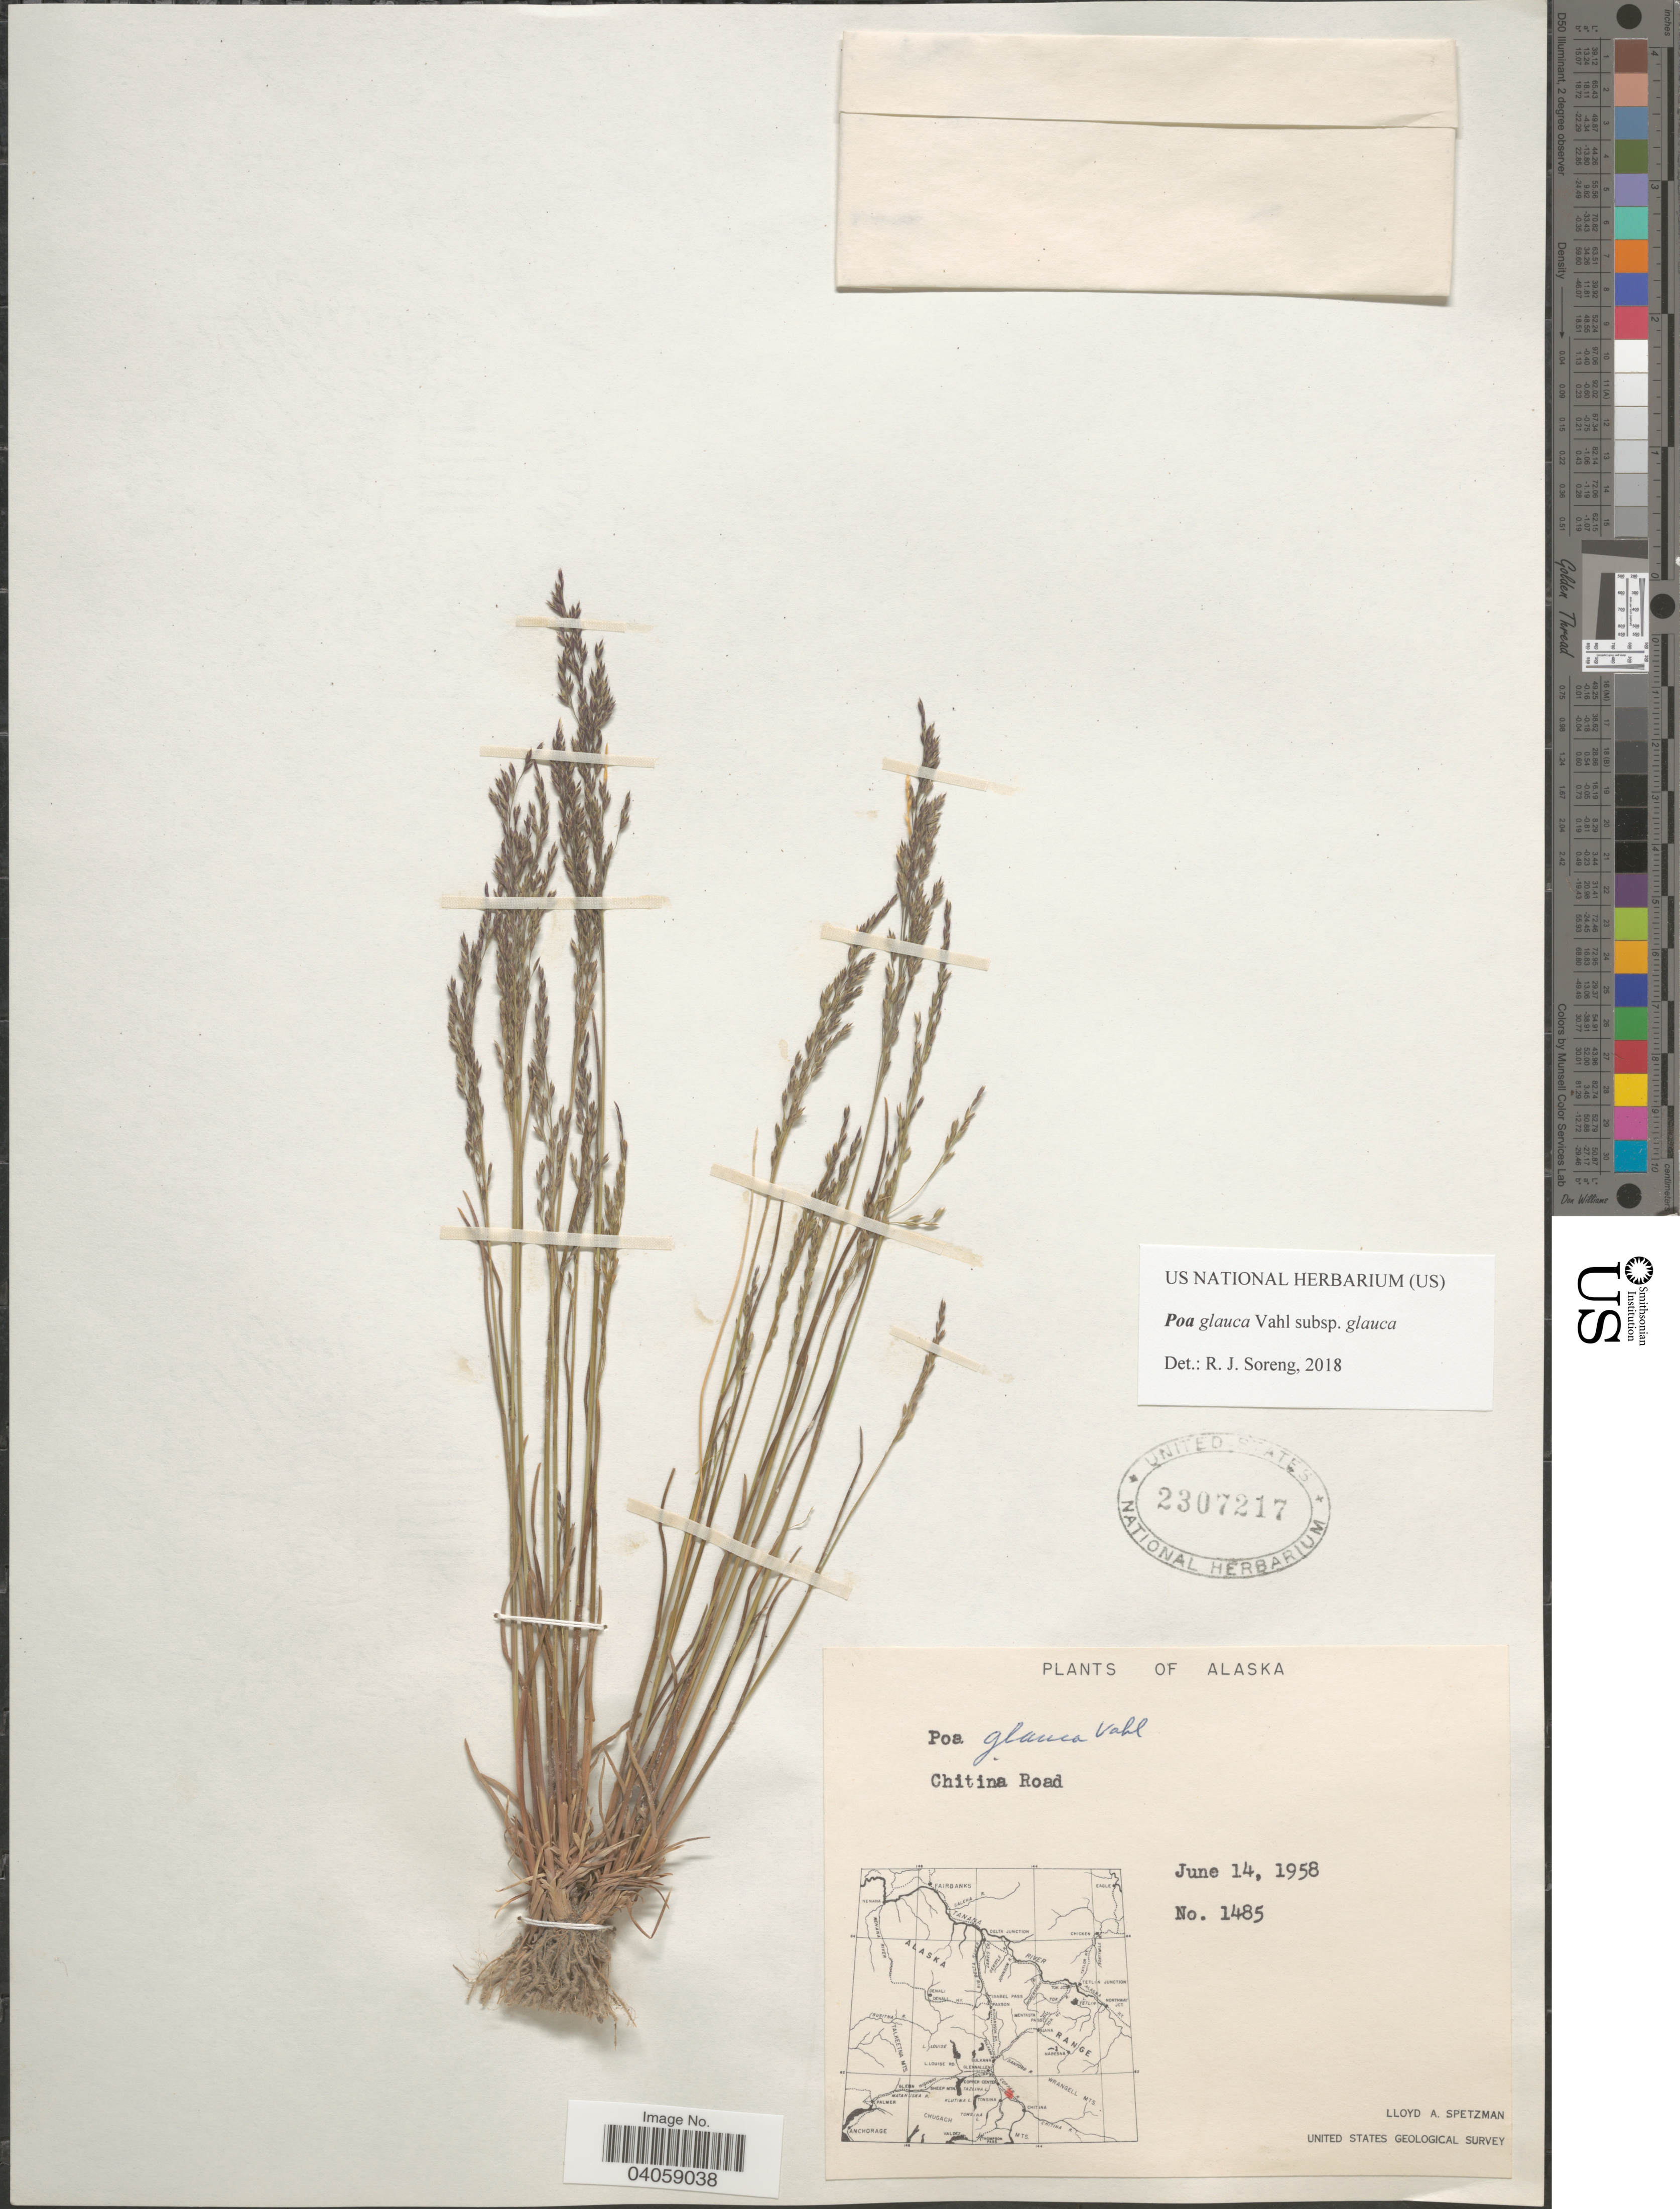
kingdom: Plantae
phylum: Tracheophyta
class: Liliopsida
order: Poales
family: Poaceae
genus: Poa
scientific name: Poa glauca subsp. glauca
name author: Vahl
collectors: L. Spetzman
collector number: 1485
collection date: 1958-06-14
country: United States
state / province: Alaska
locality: Chitina Road.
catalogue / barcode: US 2307217